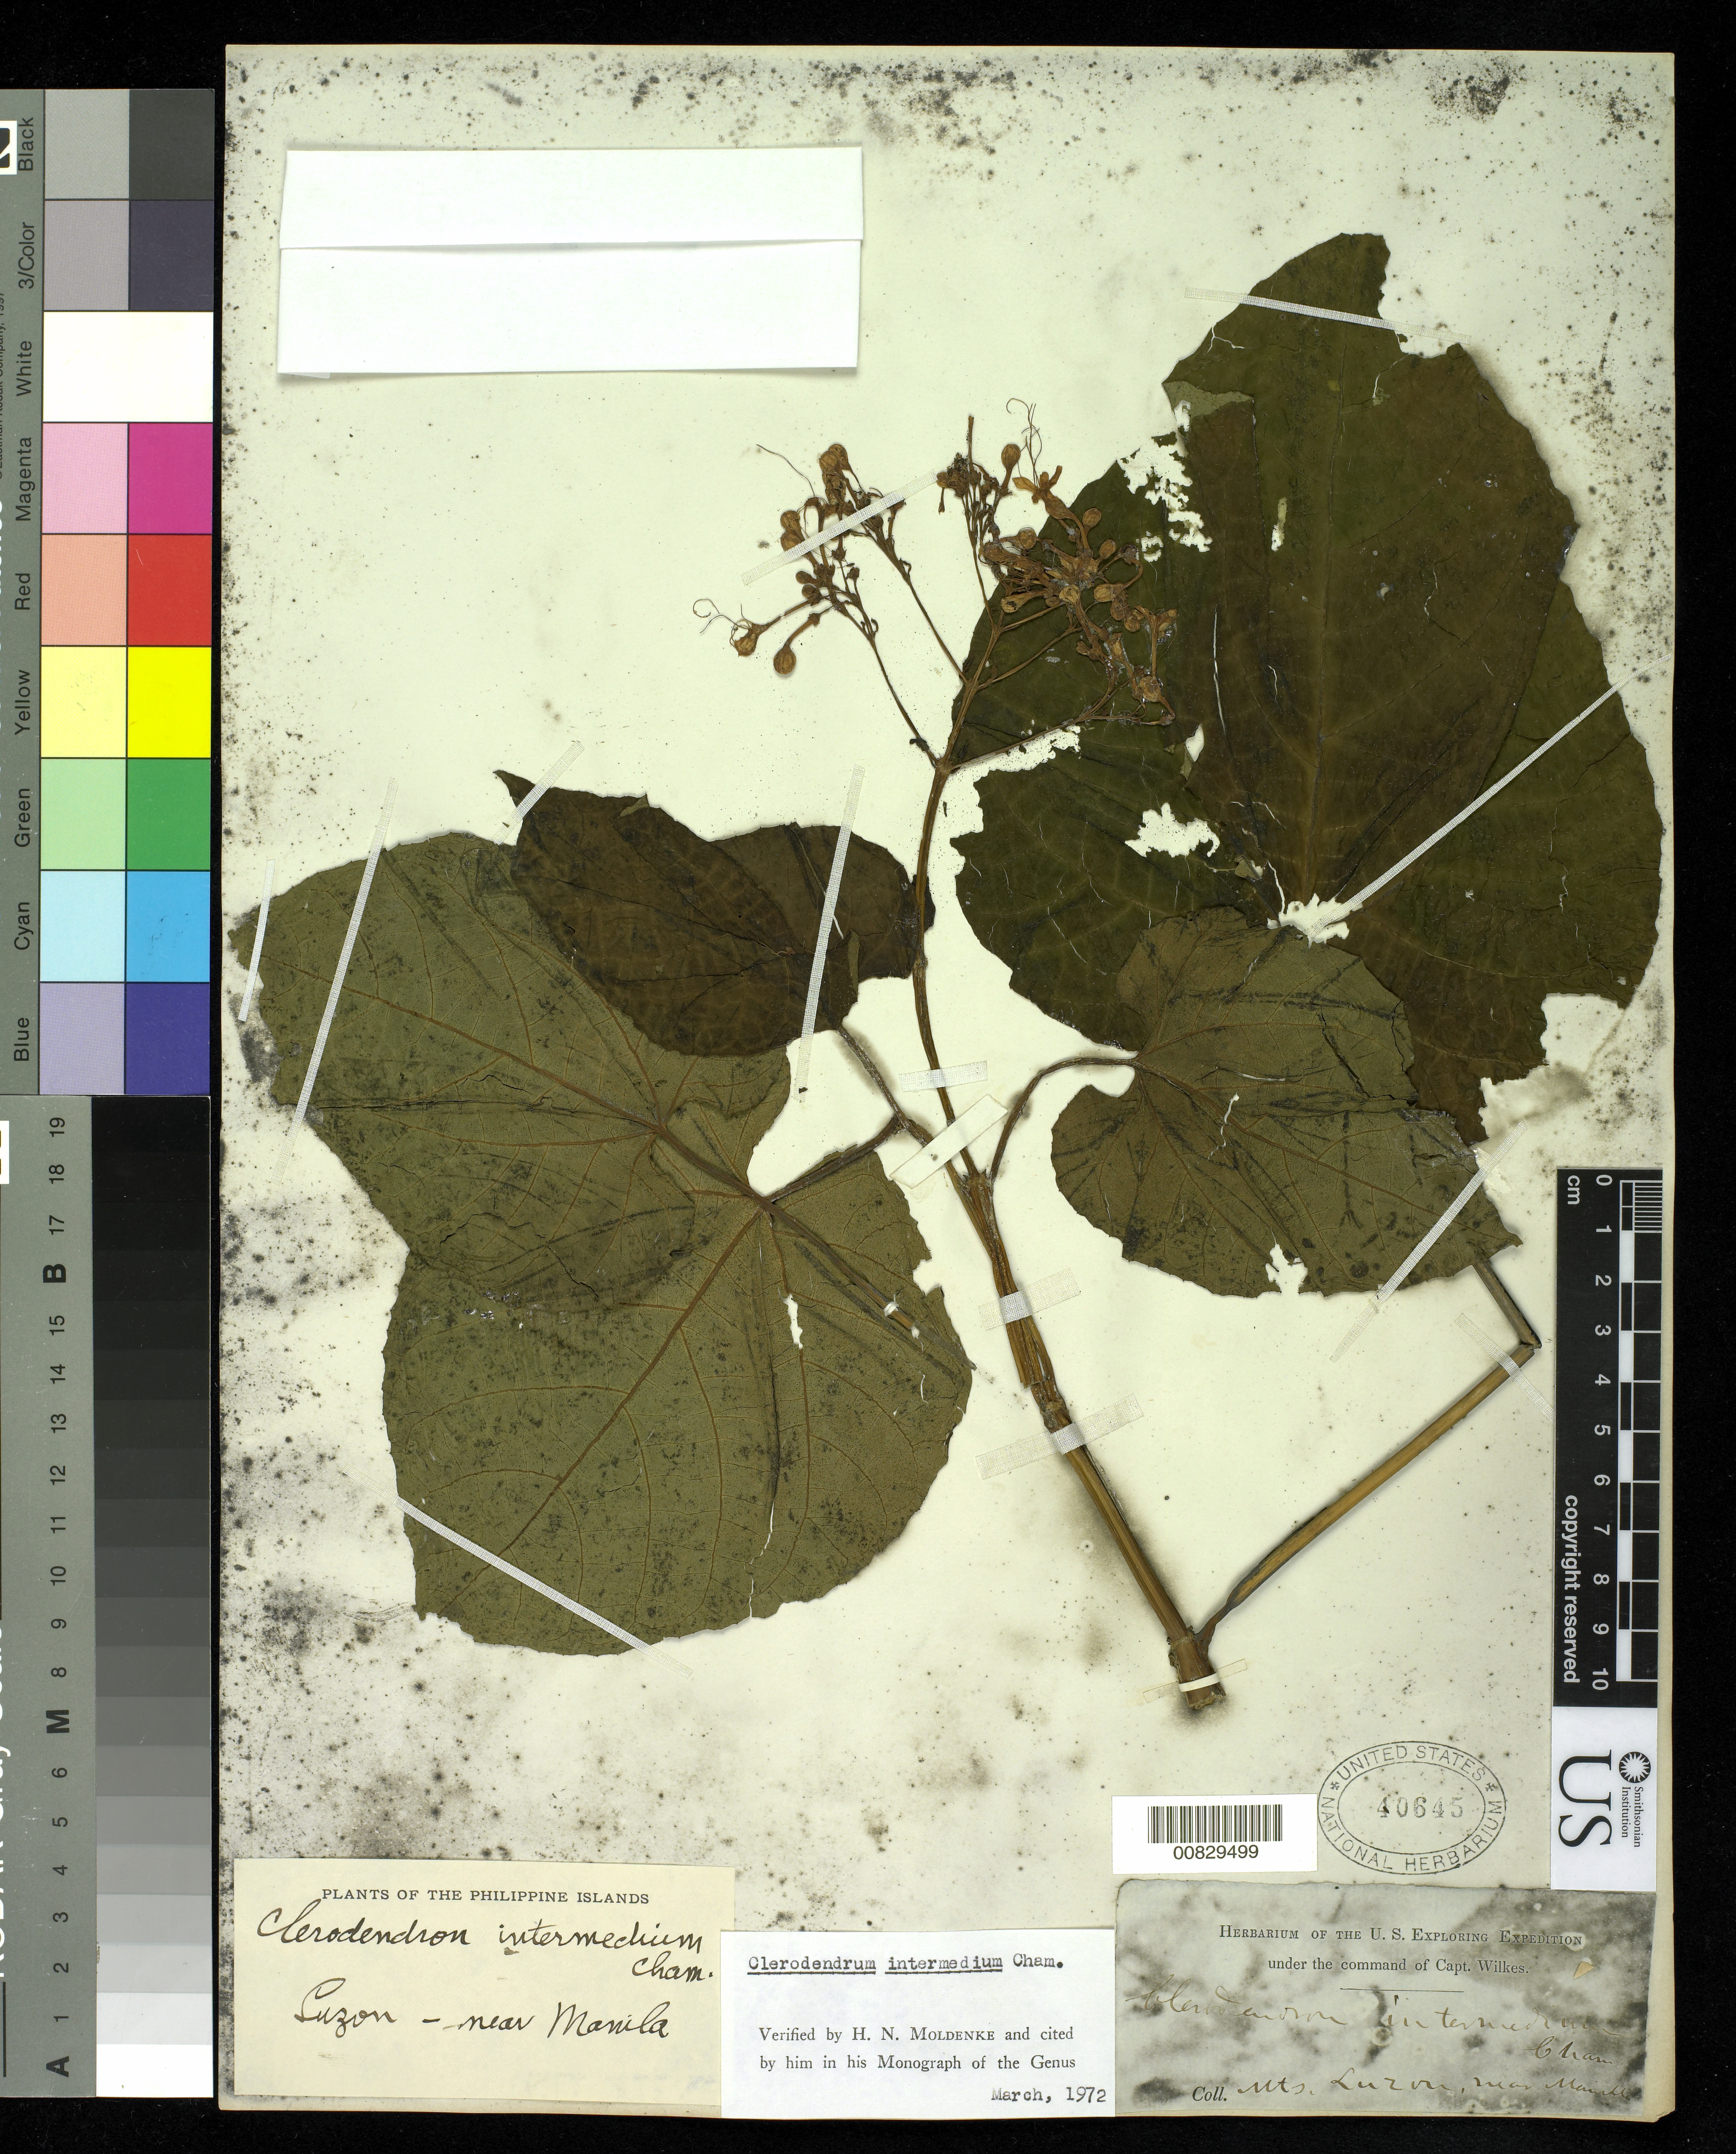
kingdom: Plantae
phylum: Tracheophyta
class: Magnoliopsida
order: Lamiales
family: Lamiaceae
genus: Clerodendrum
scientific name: Clerodendrum intermedium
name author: Cham.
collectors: Wilkes Explor. Exped.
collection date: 1838/1842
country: Philippines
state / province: National Capital Region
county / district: Manila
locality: Mts Luzon, near Manilla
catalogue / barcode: US 40645